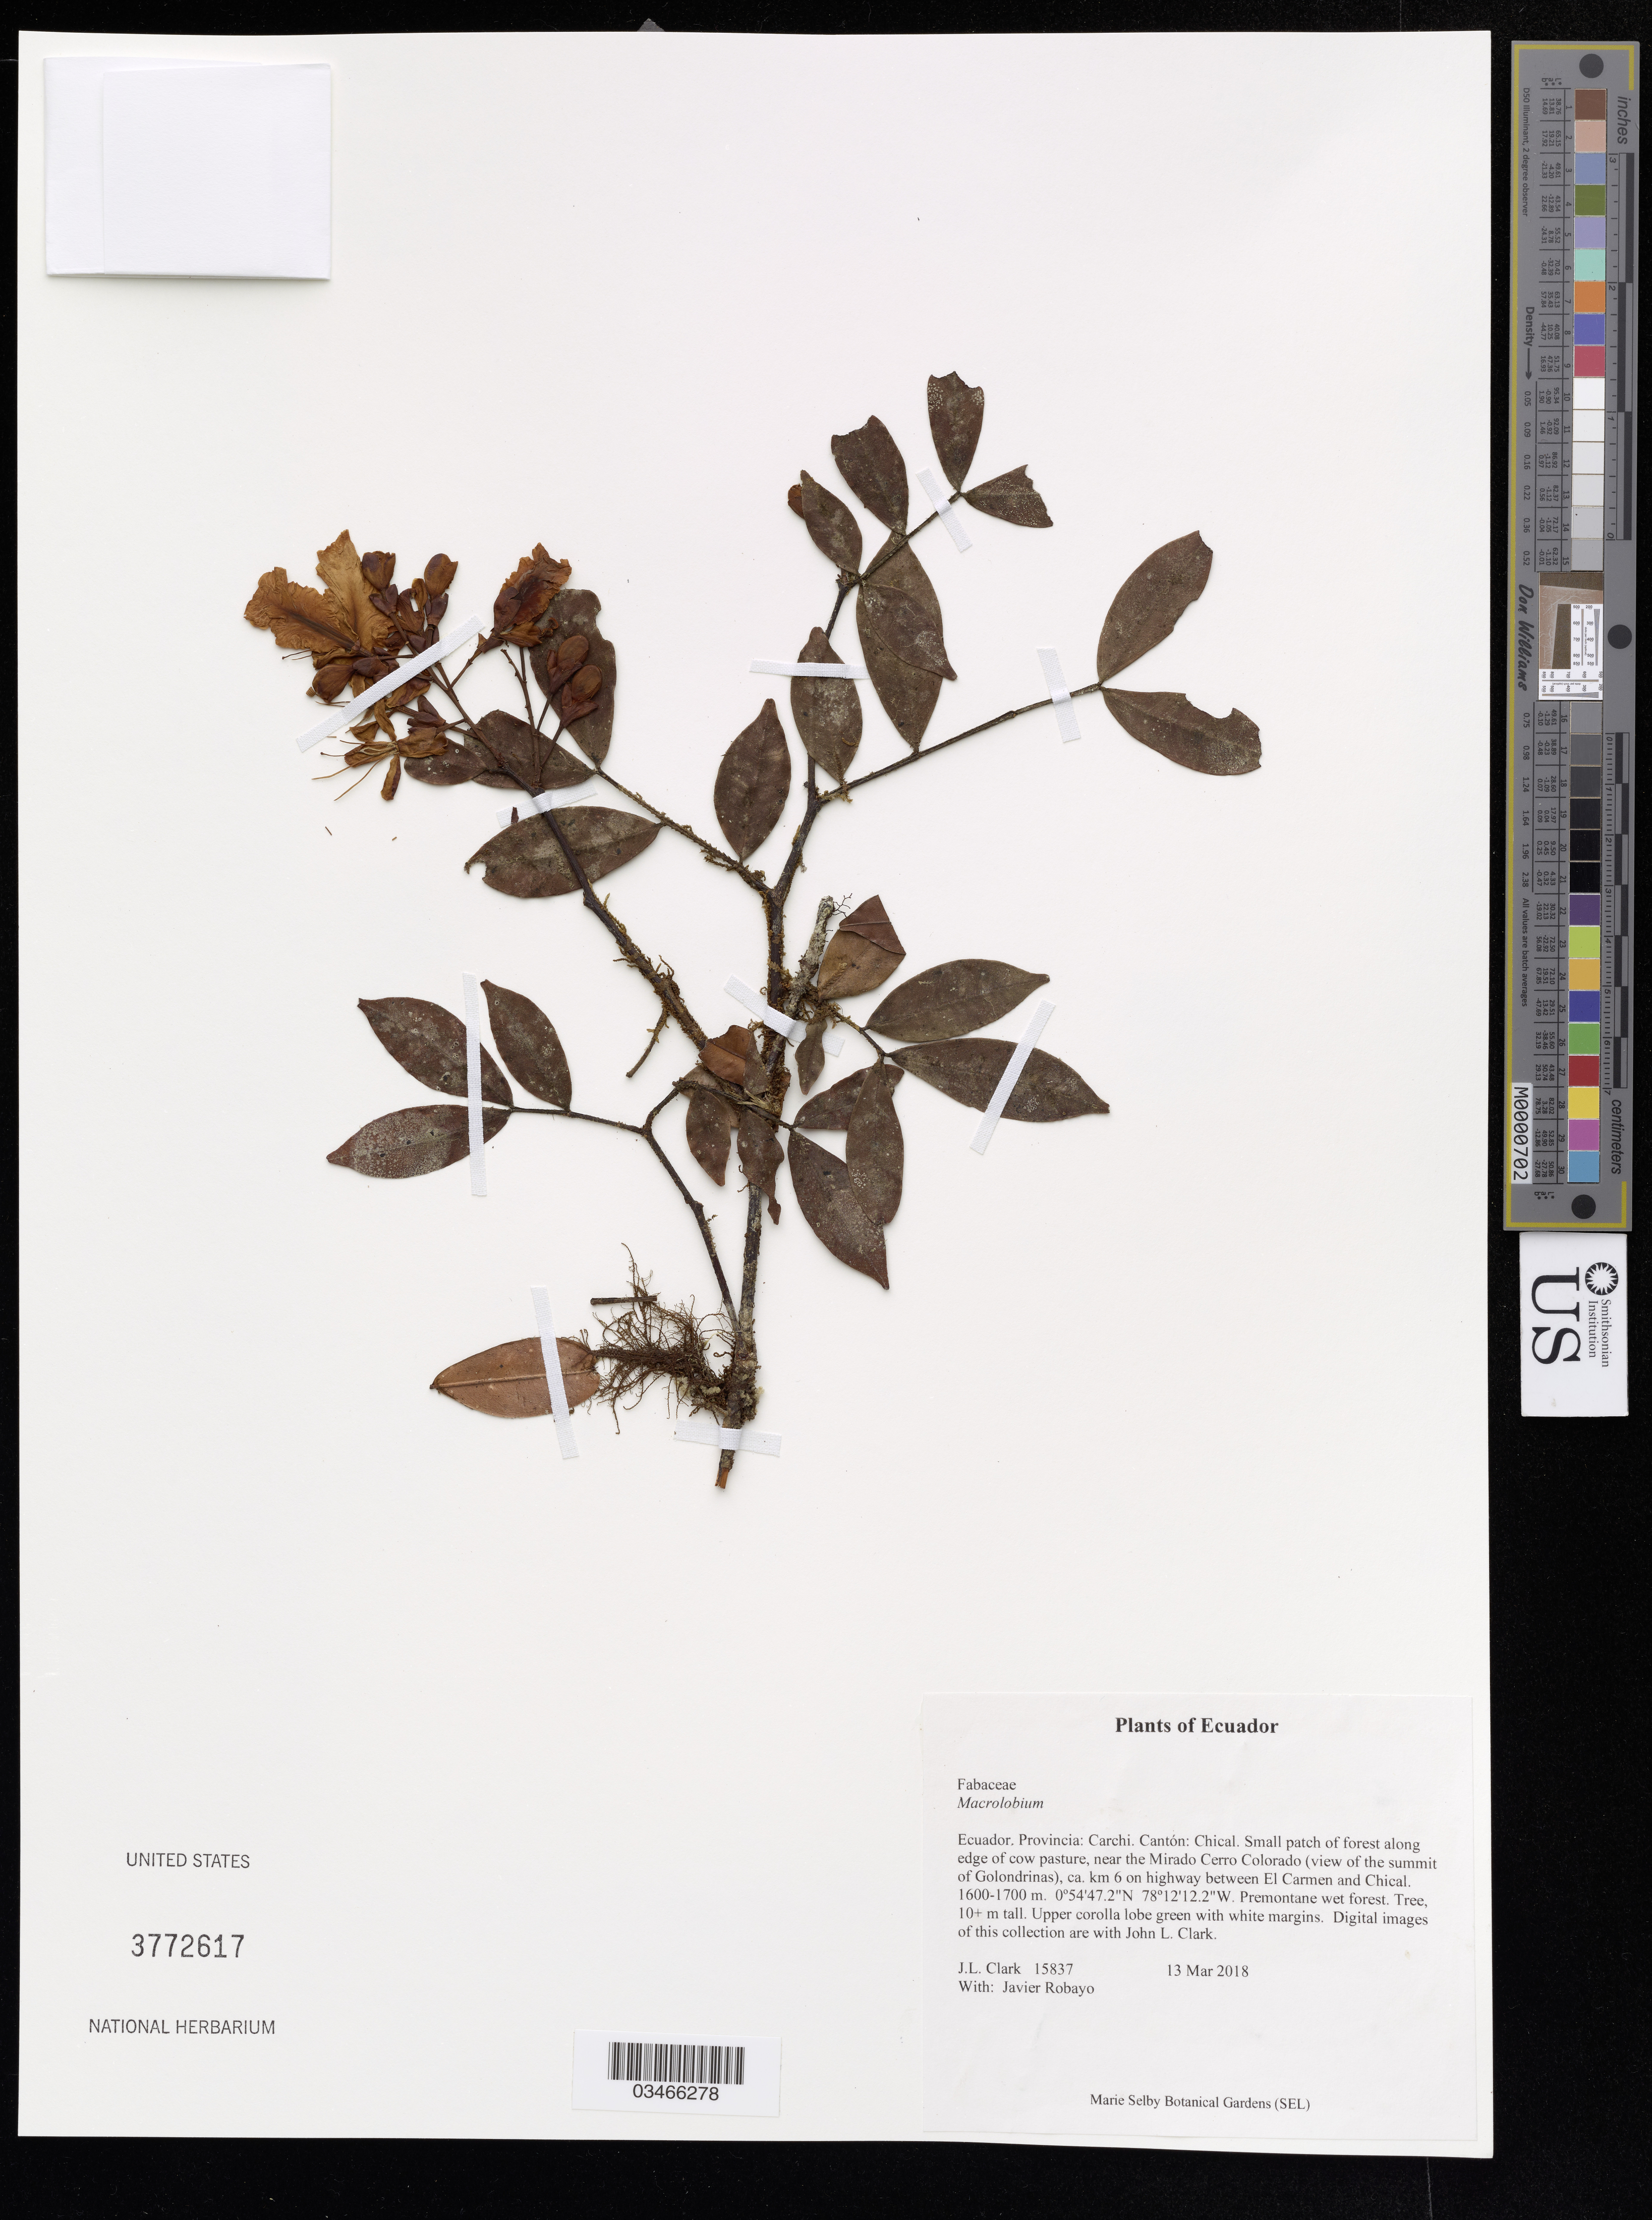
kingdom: Plantae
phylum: Tracheophyta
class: Magnoliopsida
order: Fabales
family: Fabaceae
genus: Macrolobium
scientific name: Macrolobium sp.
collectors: J. Clark & J. Robayo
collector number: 15837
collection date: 2018-03-13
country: Ecuador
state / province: Carchi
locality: Cantón: Chical. Small patch of forest along edge of cow pasture, near the Mirado Cerro Colorado (view of the summit of Golondrinas), ca. km 6 on highway between El Carmen and Chical.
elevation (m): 1600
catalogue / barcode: US 3772617